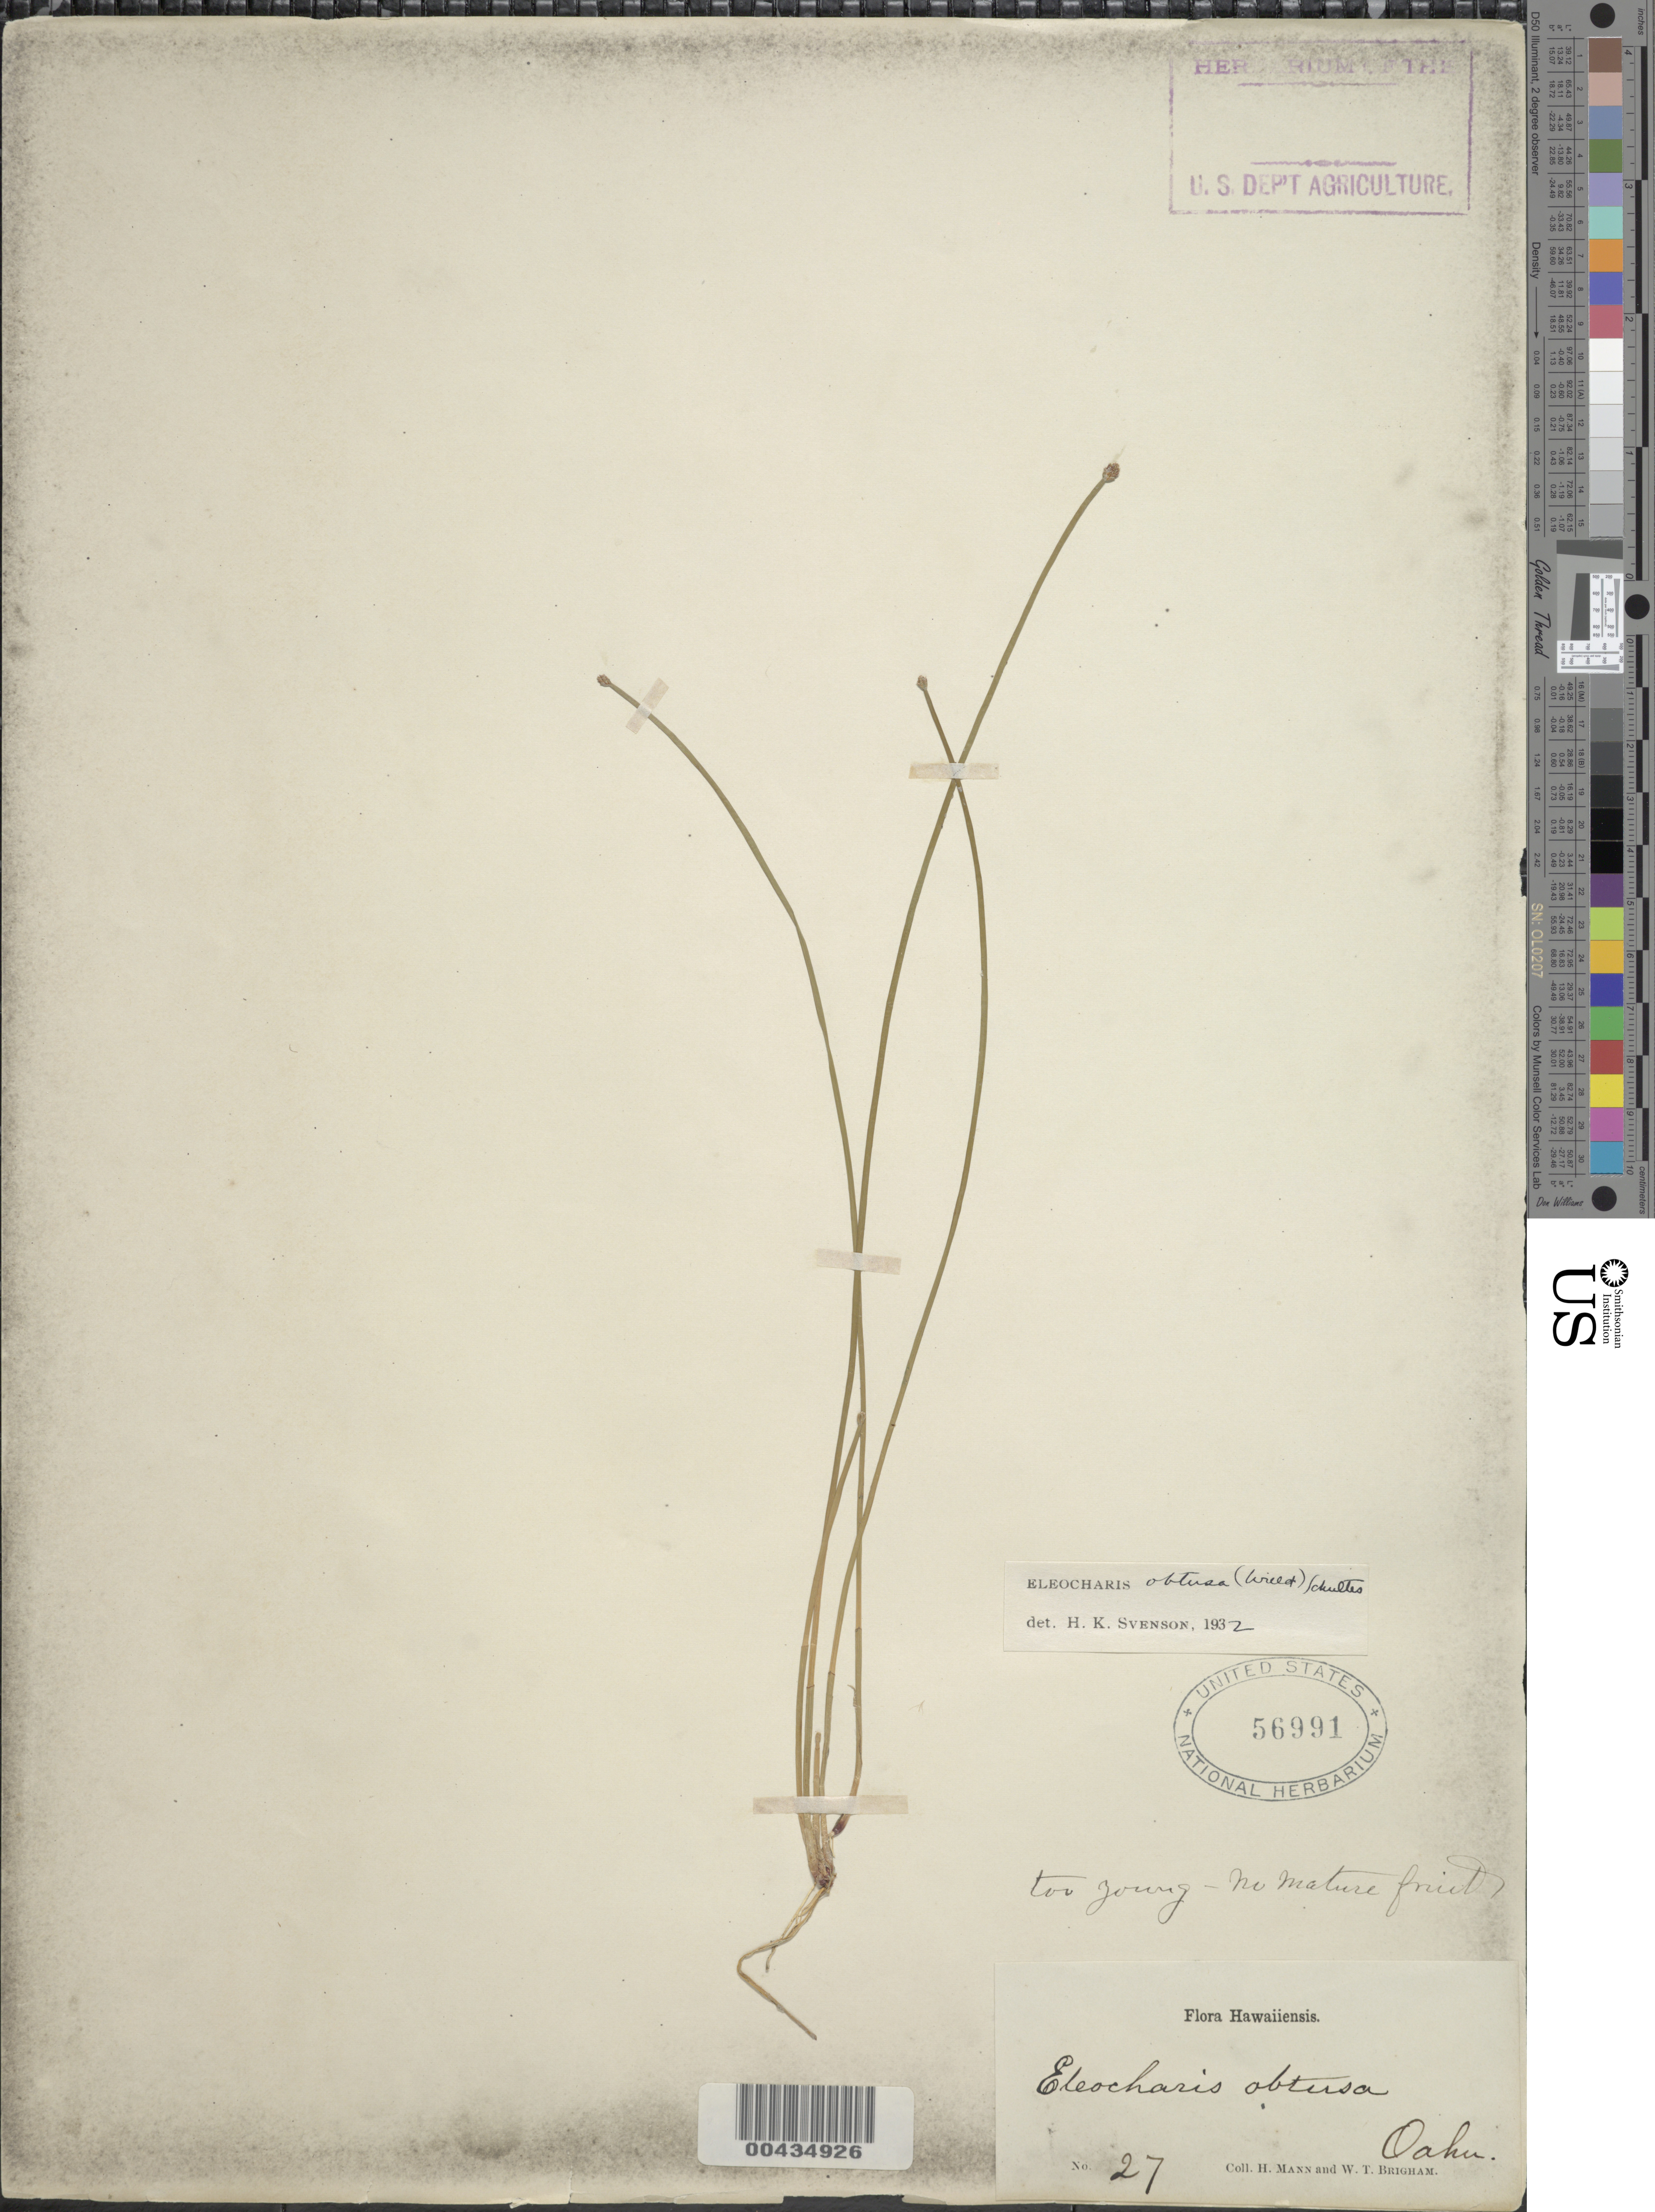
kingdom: Plantae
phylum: Tracheophyta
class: Liliopsida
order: Poales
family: Cyperaceae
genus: Eleocharis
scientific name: Eleocharis obtusa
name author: (Willd.) Schult.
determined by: Svenson, Henry K.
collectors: H. Mann & W. T. Brigham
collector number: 27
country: United States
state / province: Hawaii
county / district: Honolulu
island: Oahu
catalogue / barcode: US 56991